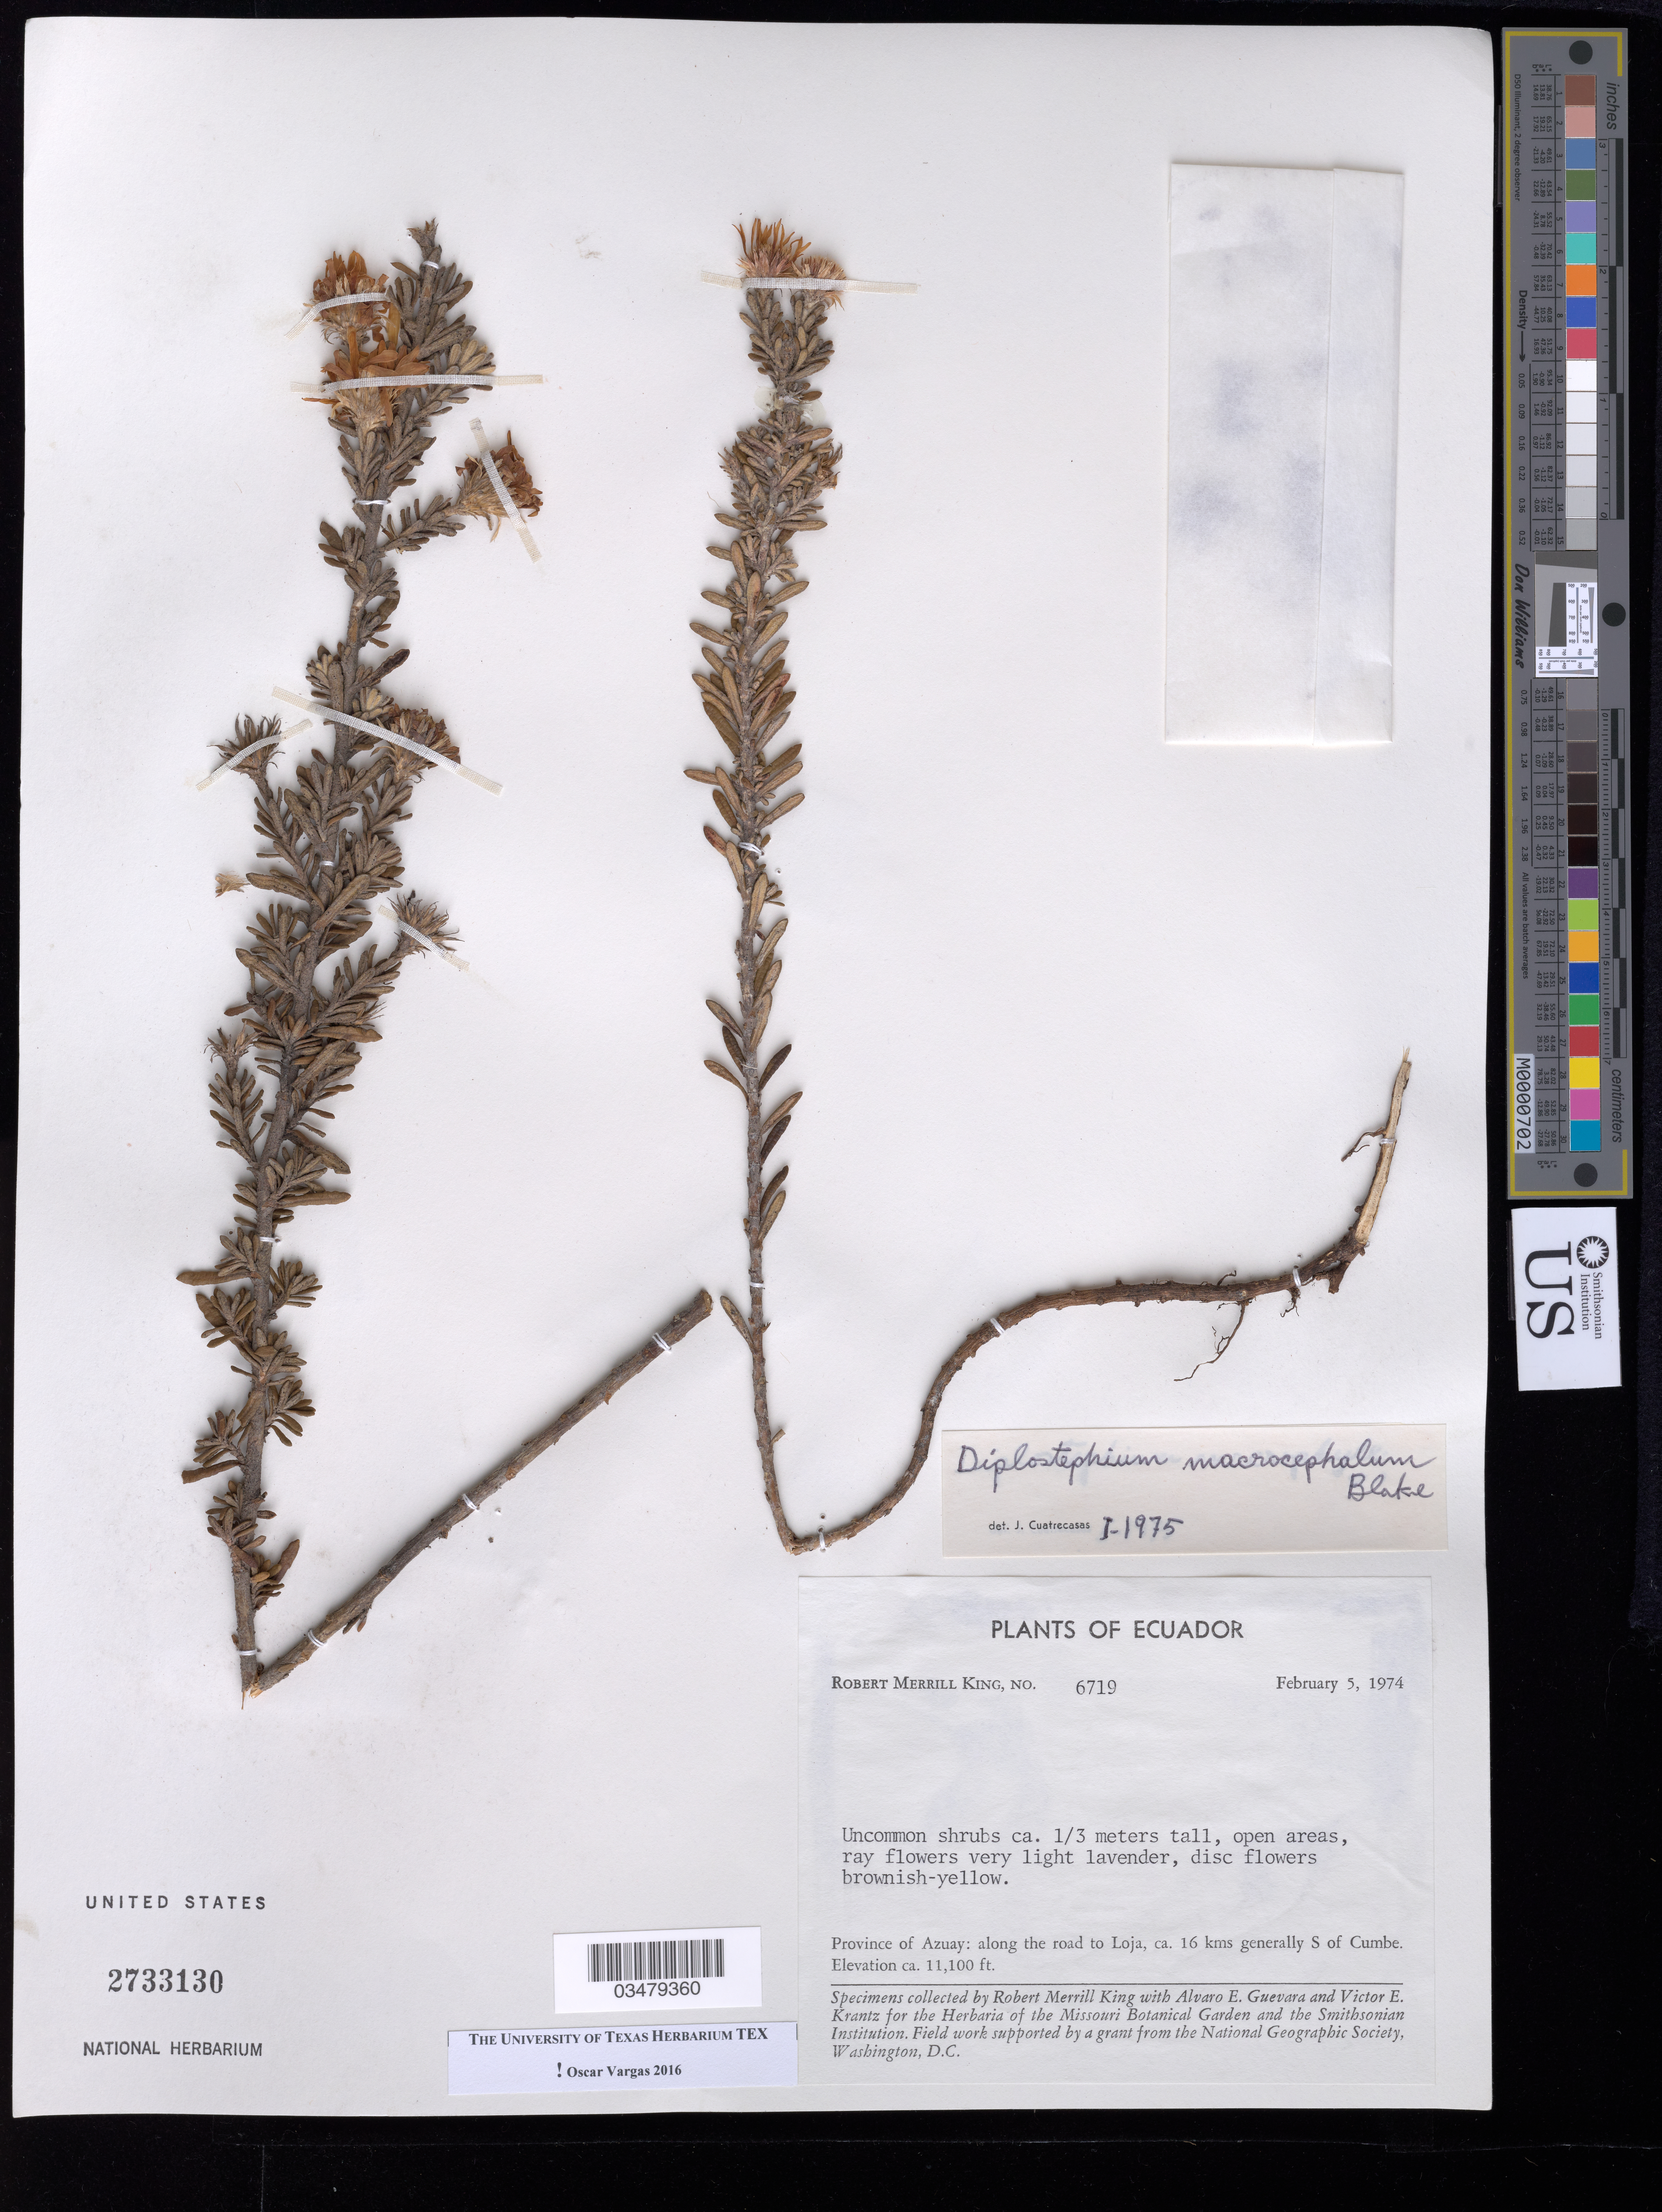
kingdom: Plantae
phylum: Tracheophyta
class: Magnoliopsida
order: Asterales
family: Asteraceae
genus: Diplostephium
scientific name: Diplostephium macrocephalum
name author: S.F. Blake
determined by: Vargas, Oscar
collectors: R. M. King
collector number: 6719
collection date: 1974-02-05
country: Ecuador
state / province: Azuay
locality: Province of Azuay: along the road to Loja, ca. 16 kms generally S of Cumbe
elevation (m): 3383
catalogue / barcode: US 2733130